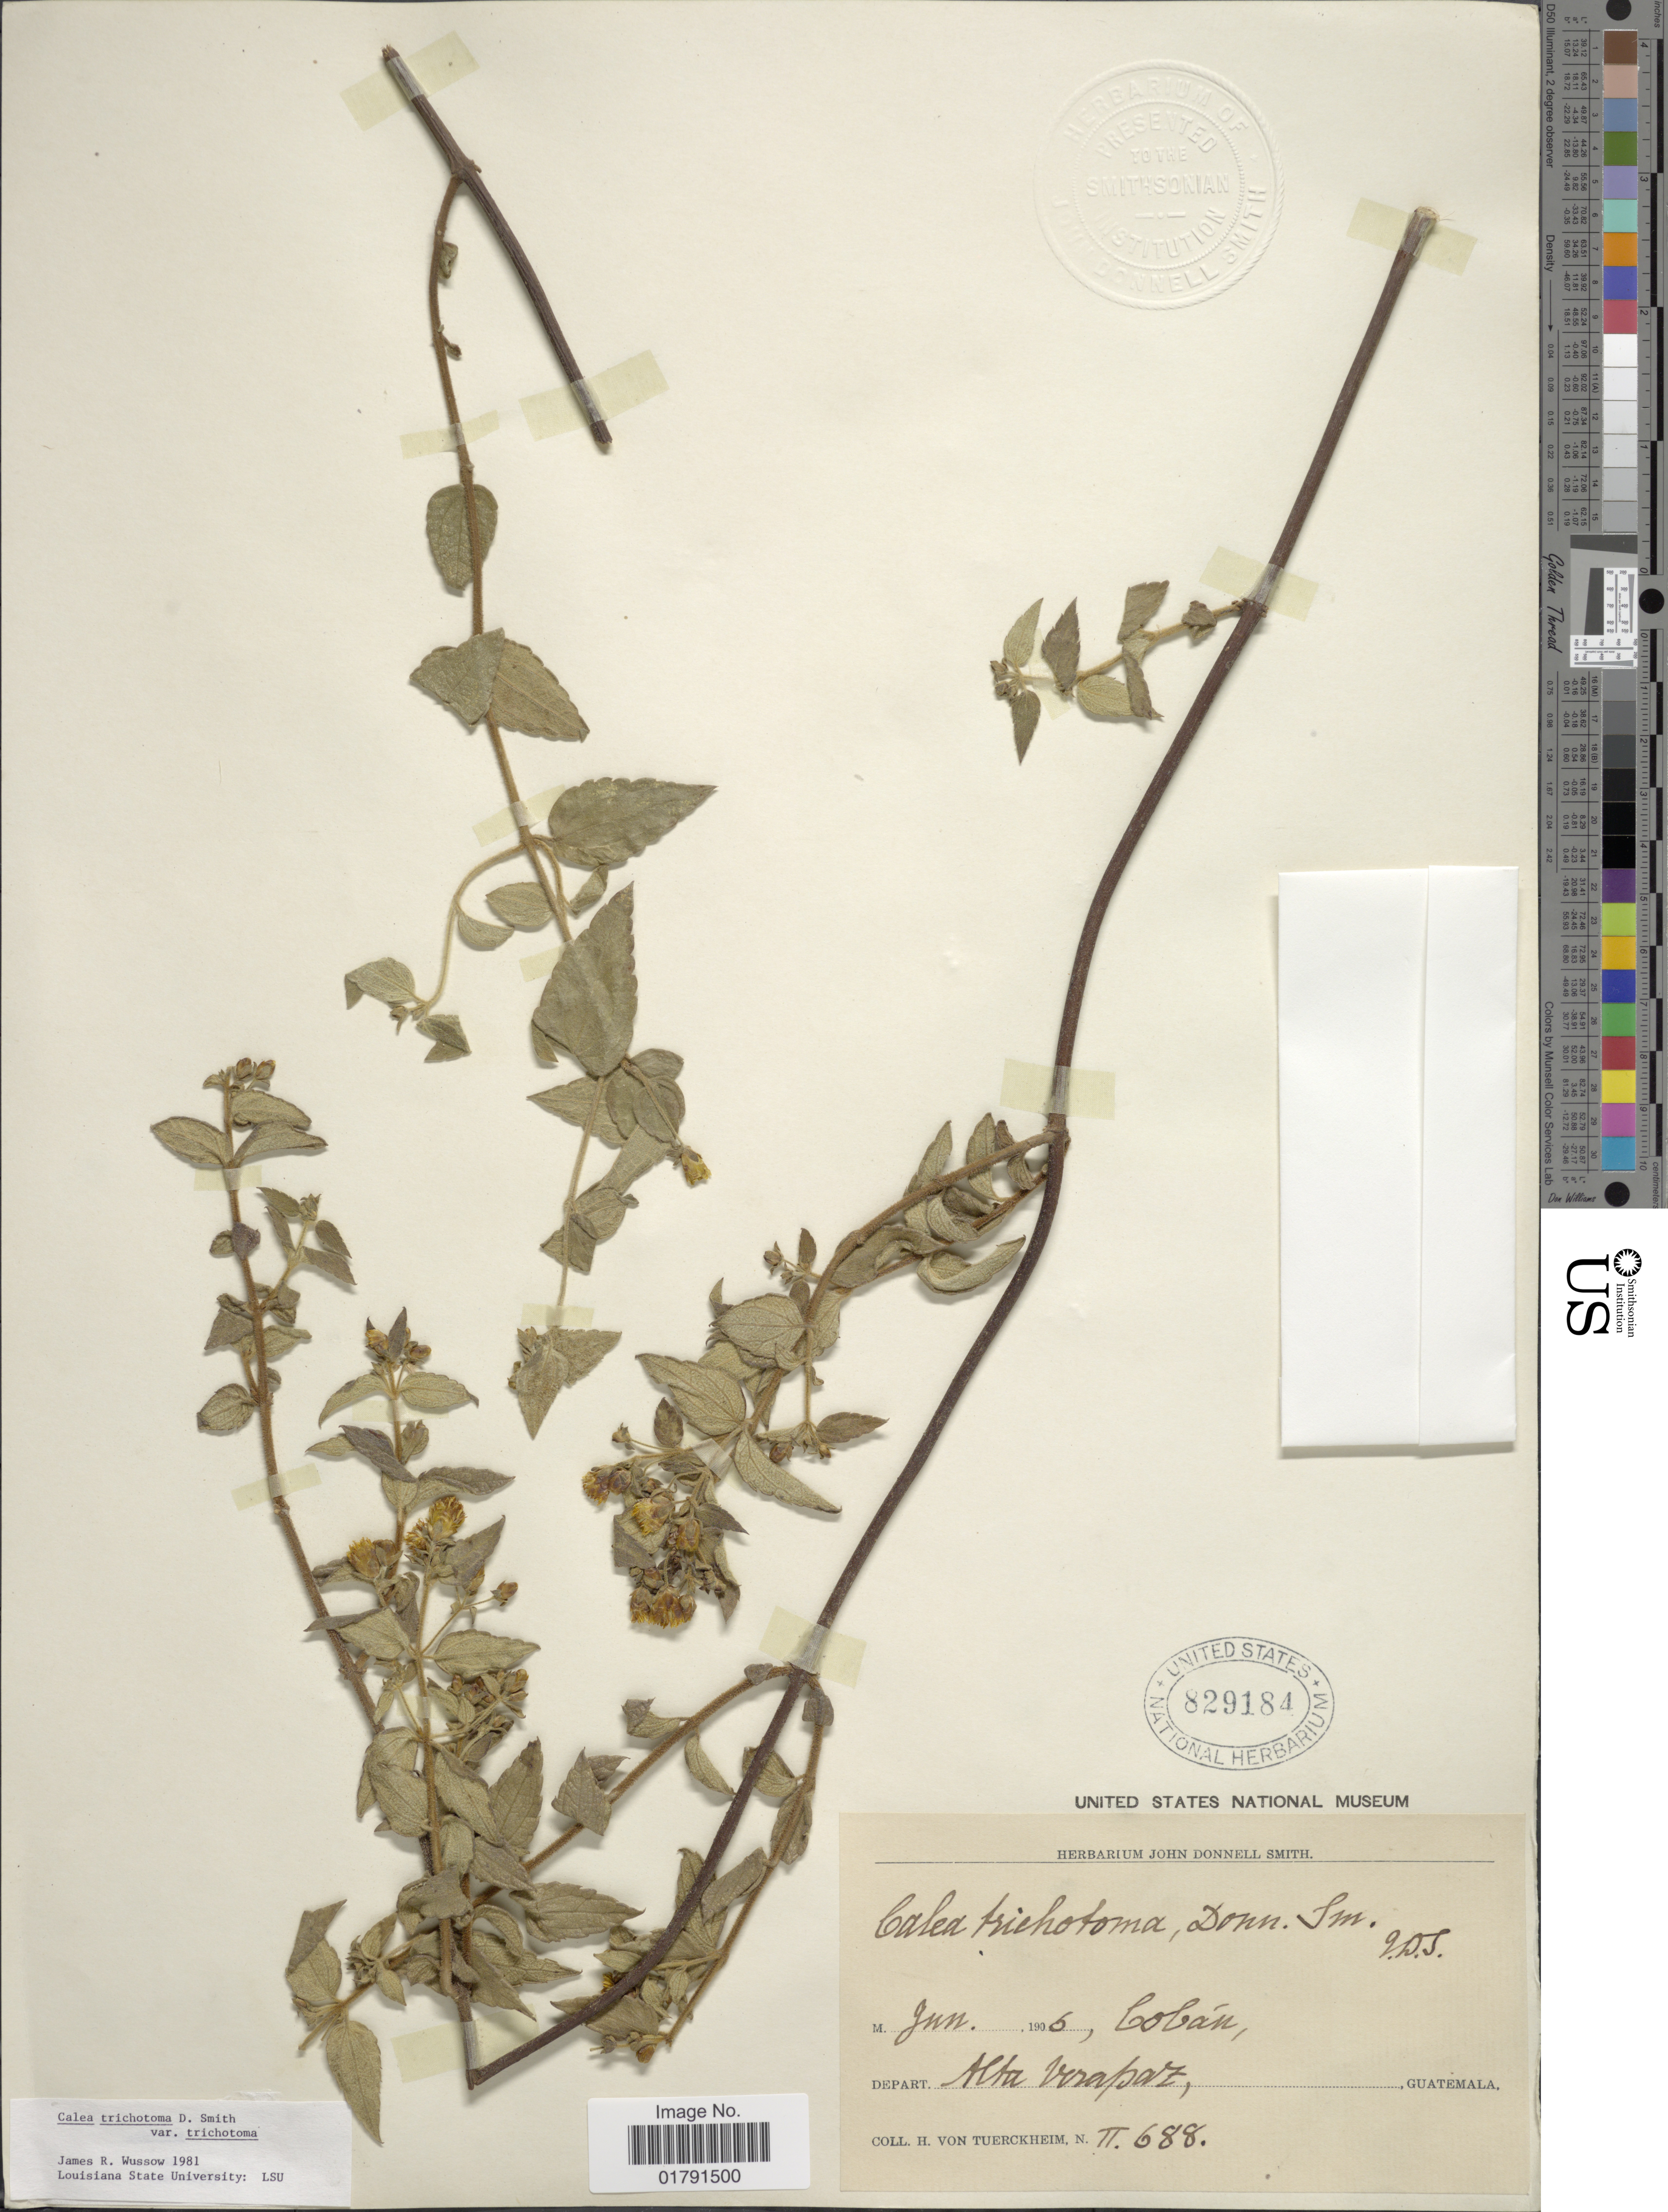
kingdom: Plantae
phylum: Tracheophyta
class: Magnoliopsida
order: Asterales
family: Asteraceae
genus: Calea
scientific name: Calea trichotoma var. trichotoma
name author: Donn. Sm.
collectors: H. von Türckheim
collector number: II688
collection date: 1906-06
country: Guatemala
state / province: Alta Verapaz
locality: Coban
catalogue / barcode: US 829184